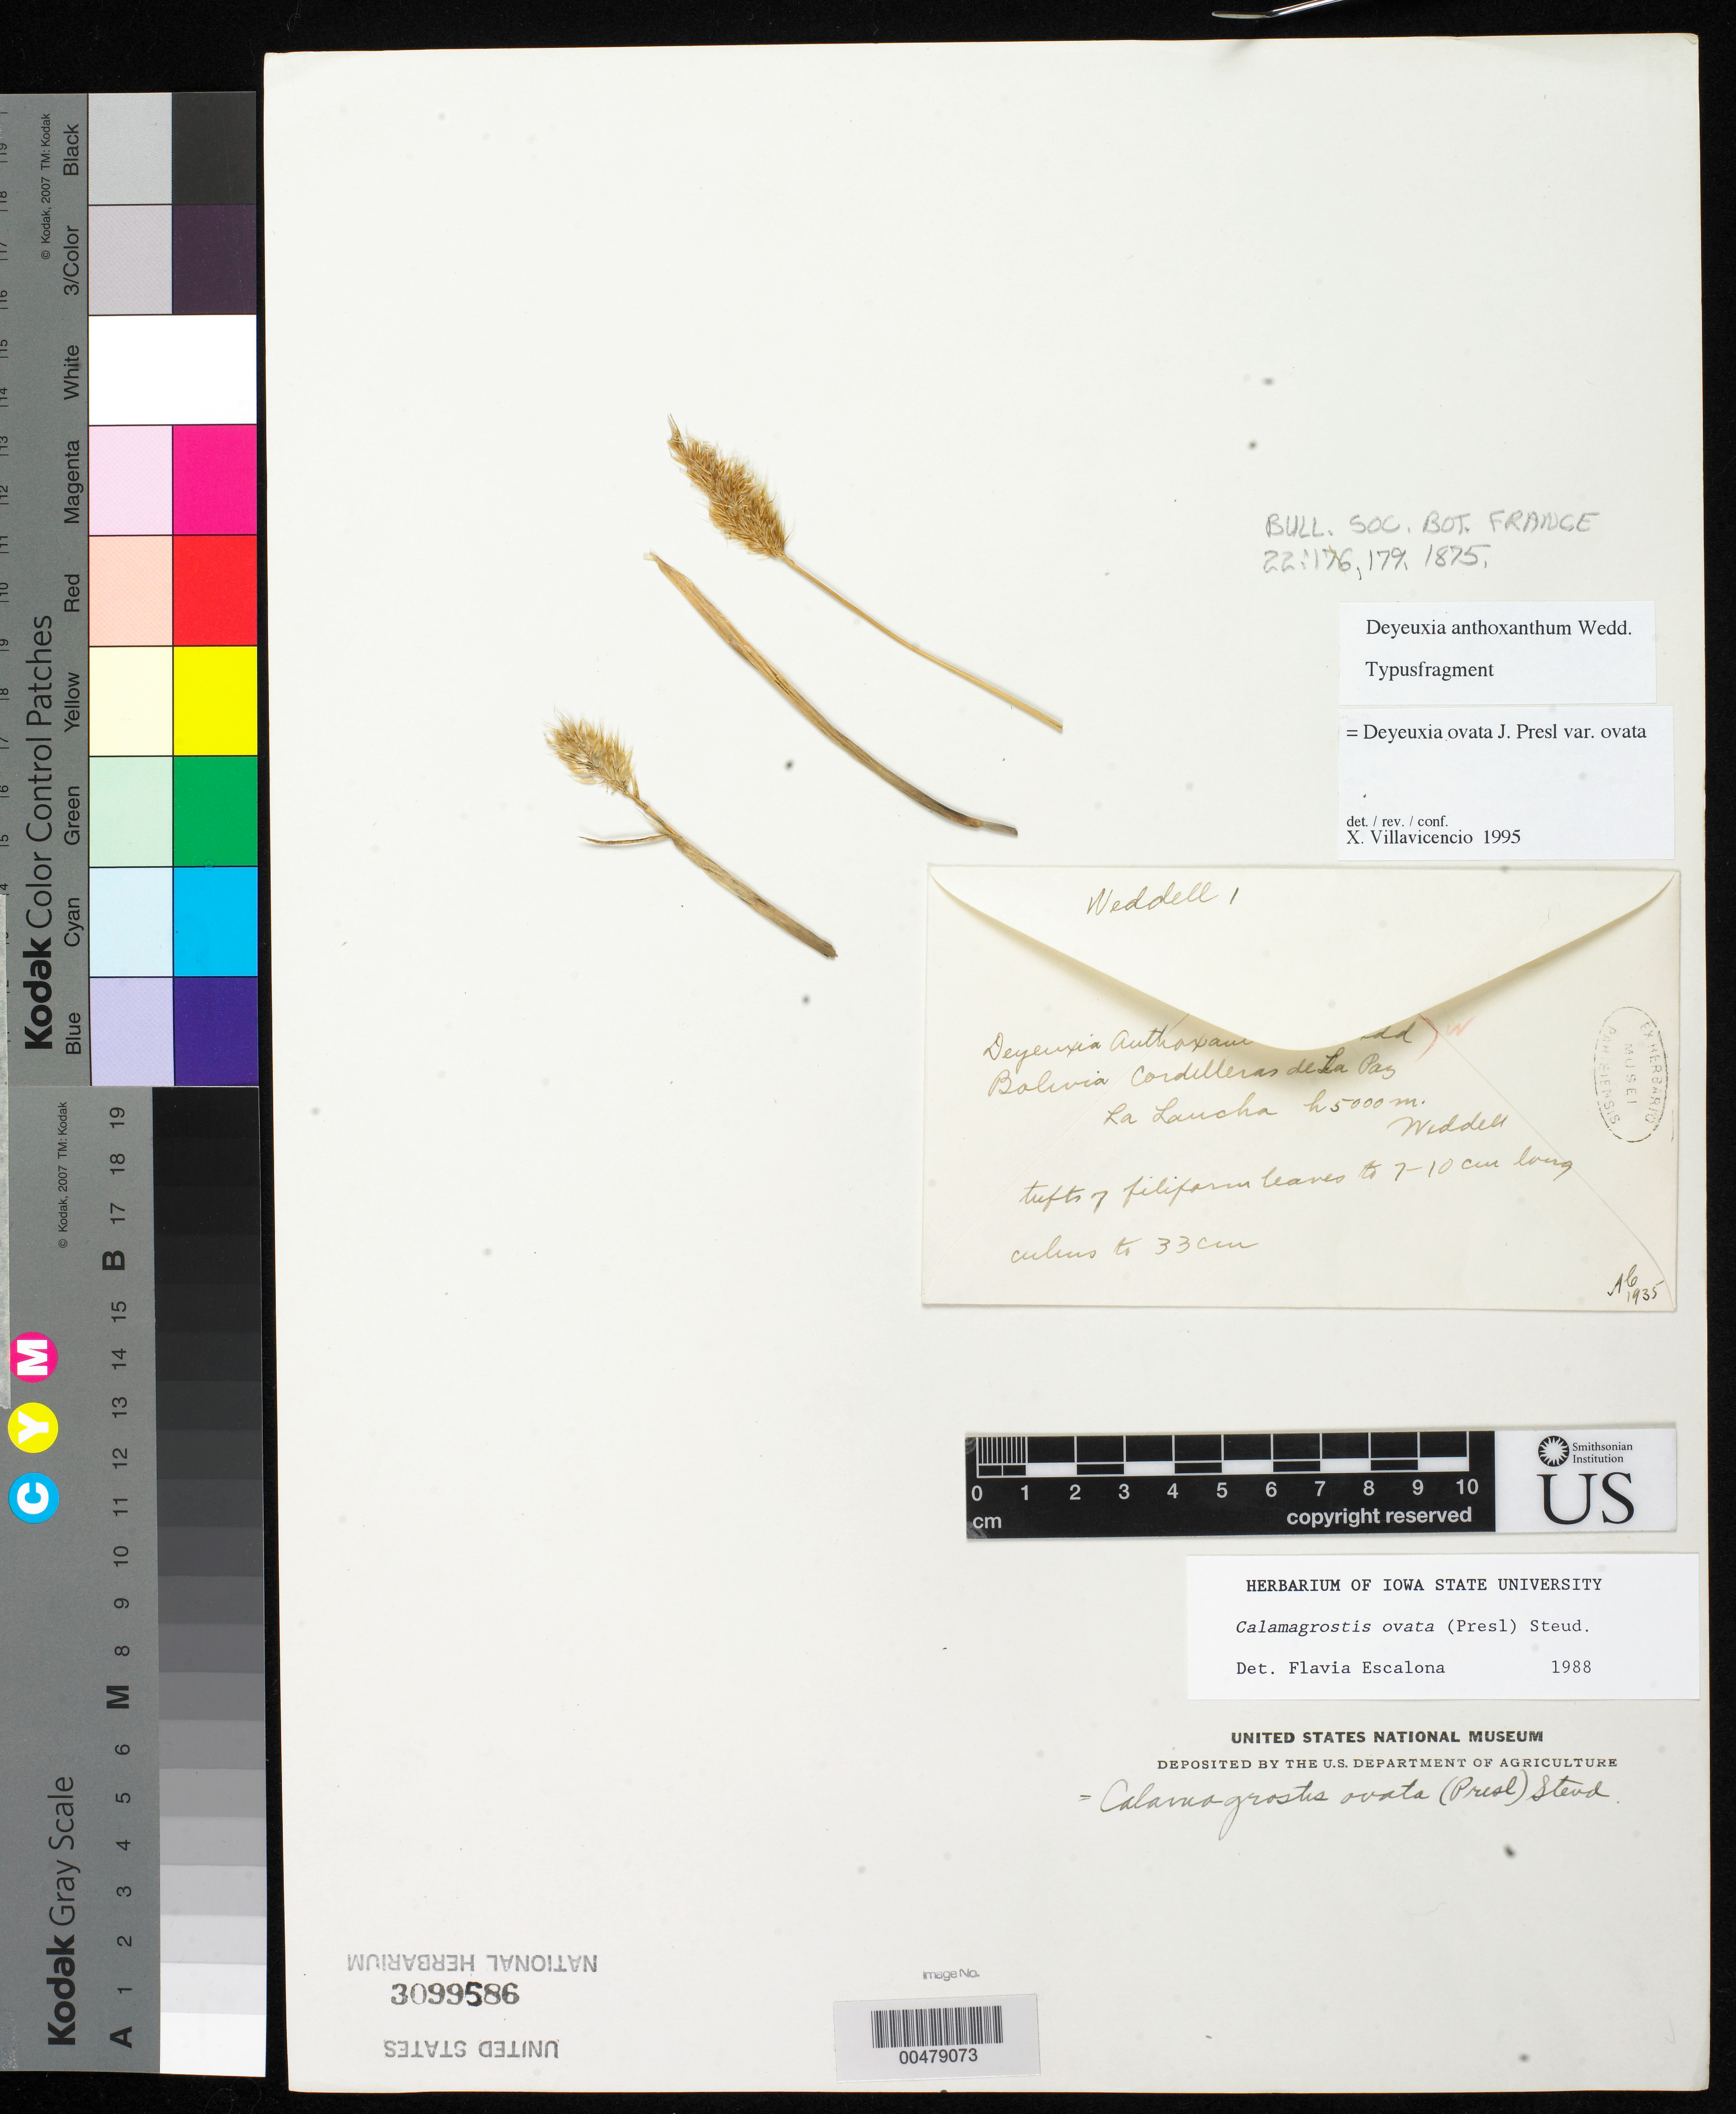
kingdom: Plantae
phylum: Tracheophyta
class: Liliopsida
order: Poales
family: Poaceae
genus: Deyeuxia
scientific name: Deyeuxia anthoxanthum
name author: Wedd.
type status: Type Fragment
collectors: H. A. Weddell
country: Bolivia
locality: Cordillera de La Paz, La Lancha.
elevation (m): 5000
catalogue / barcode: US 3099586